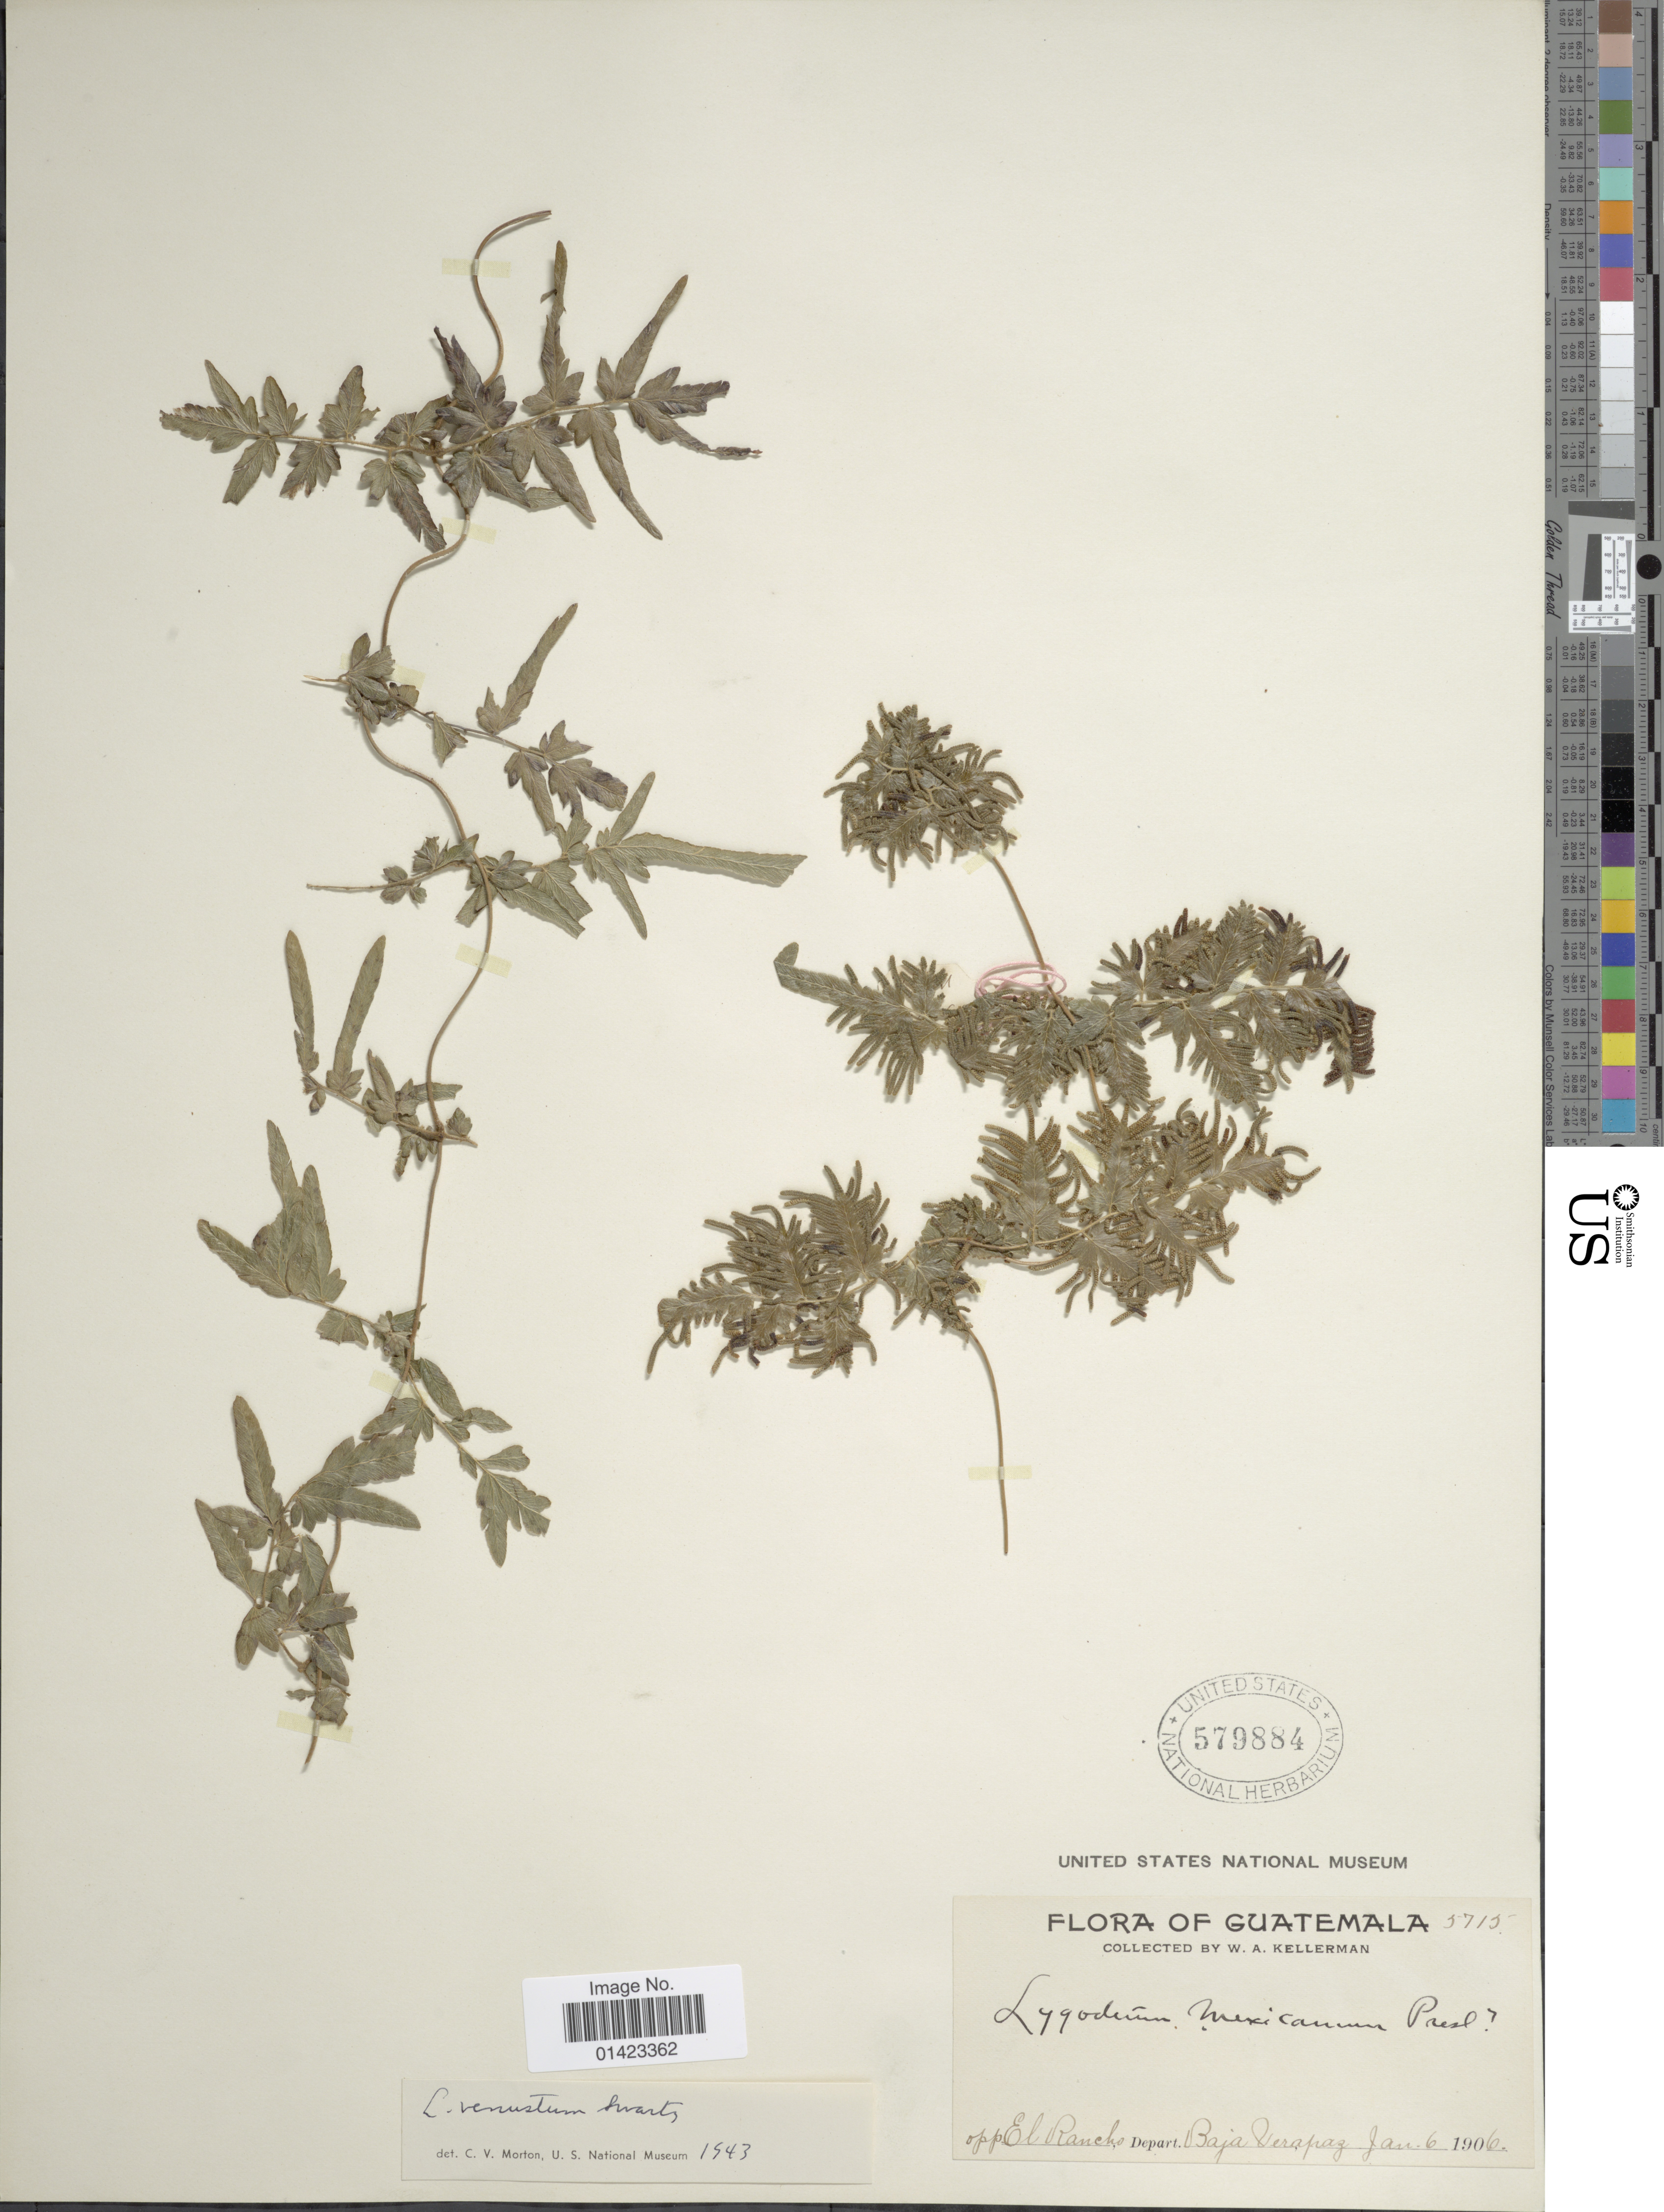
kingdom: Plantae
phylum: Tracheophyta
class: Polypodiopsida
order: Schizaeales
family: Lygodiaceae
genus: Lygodium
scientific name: Lygodium venustum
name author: Sw.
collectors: W. Kellerman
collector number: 5715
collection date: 1906-01-06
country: Guatemala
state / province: Baja Verapaz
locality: Opp El Rancho, Depart. Baja Verapaz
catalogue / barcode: US 579884